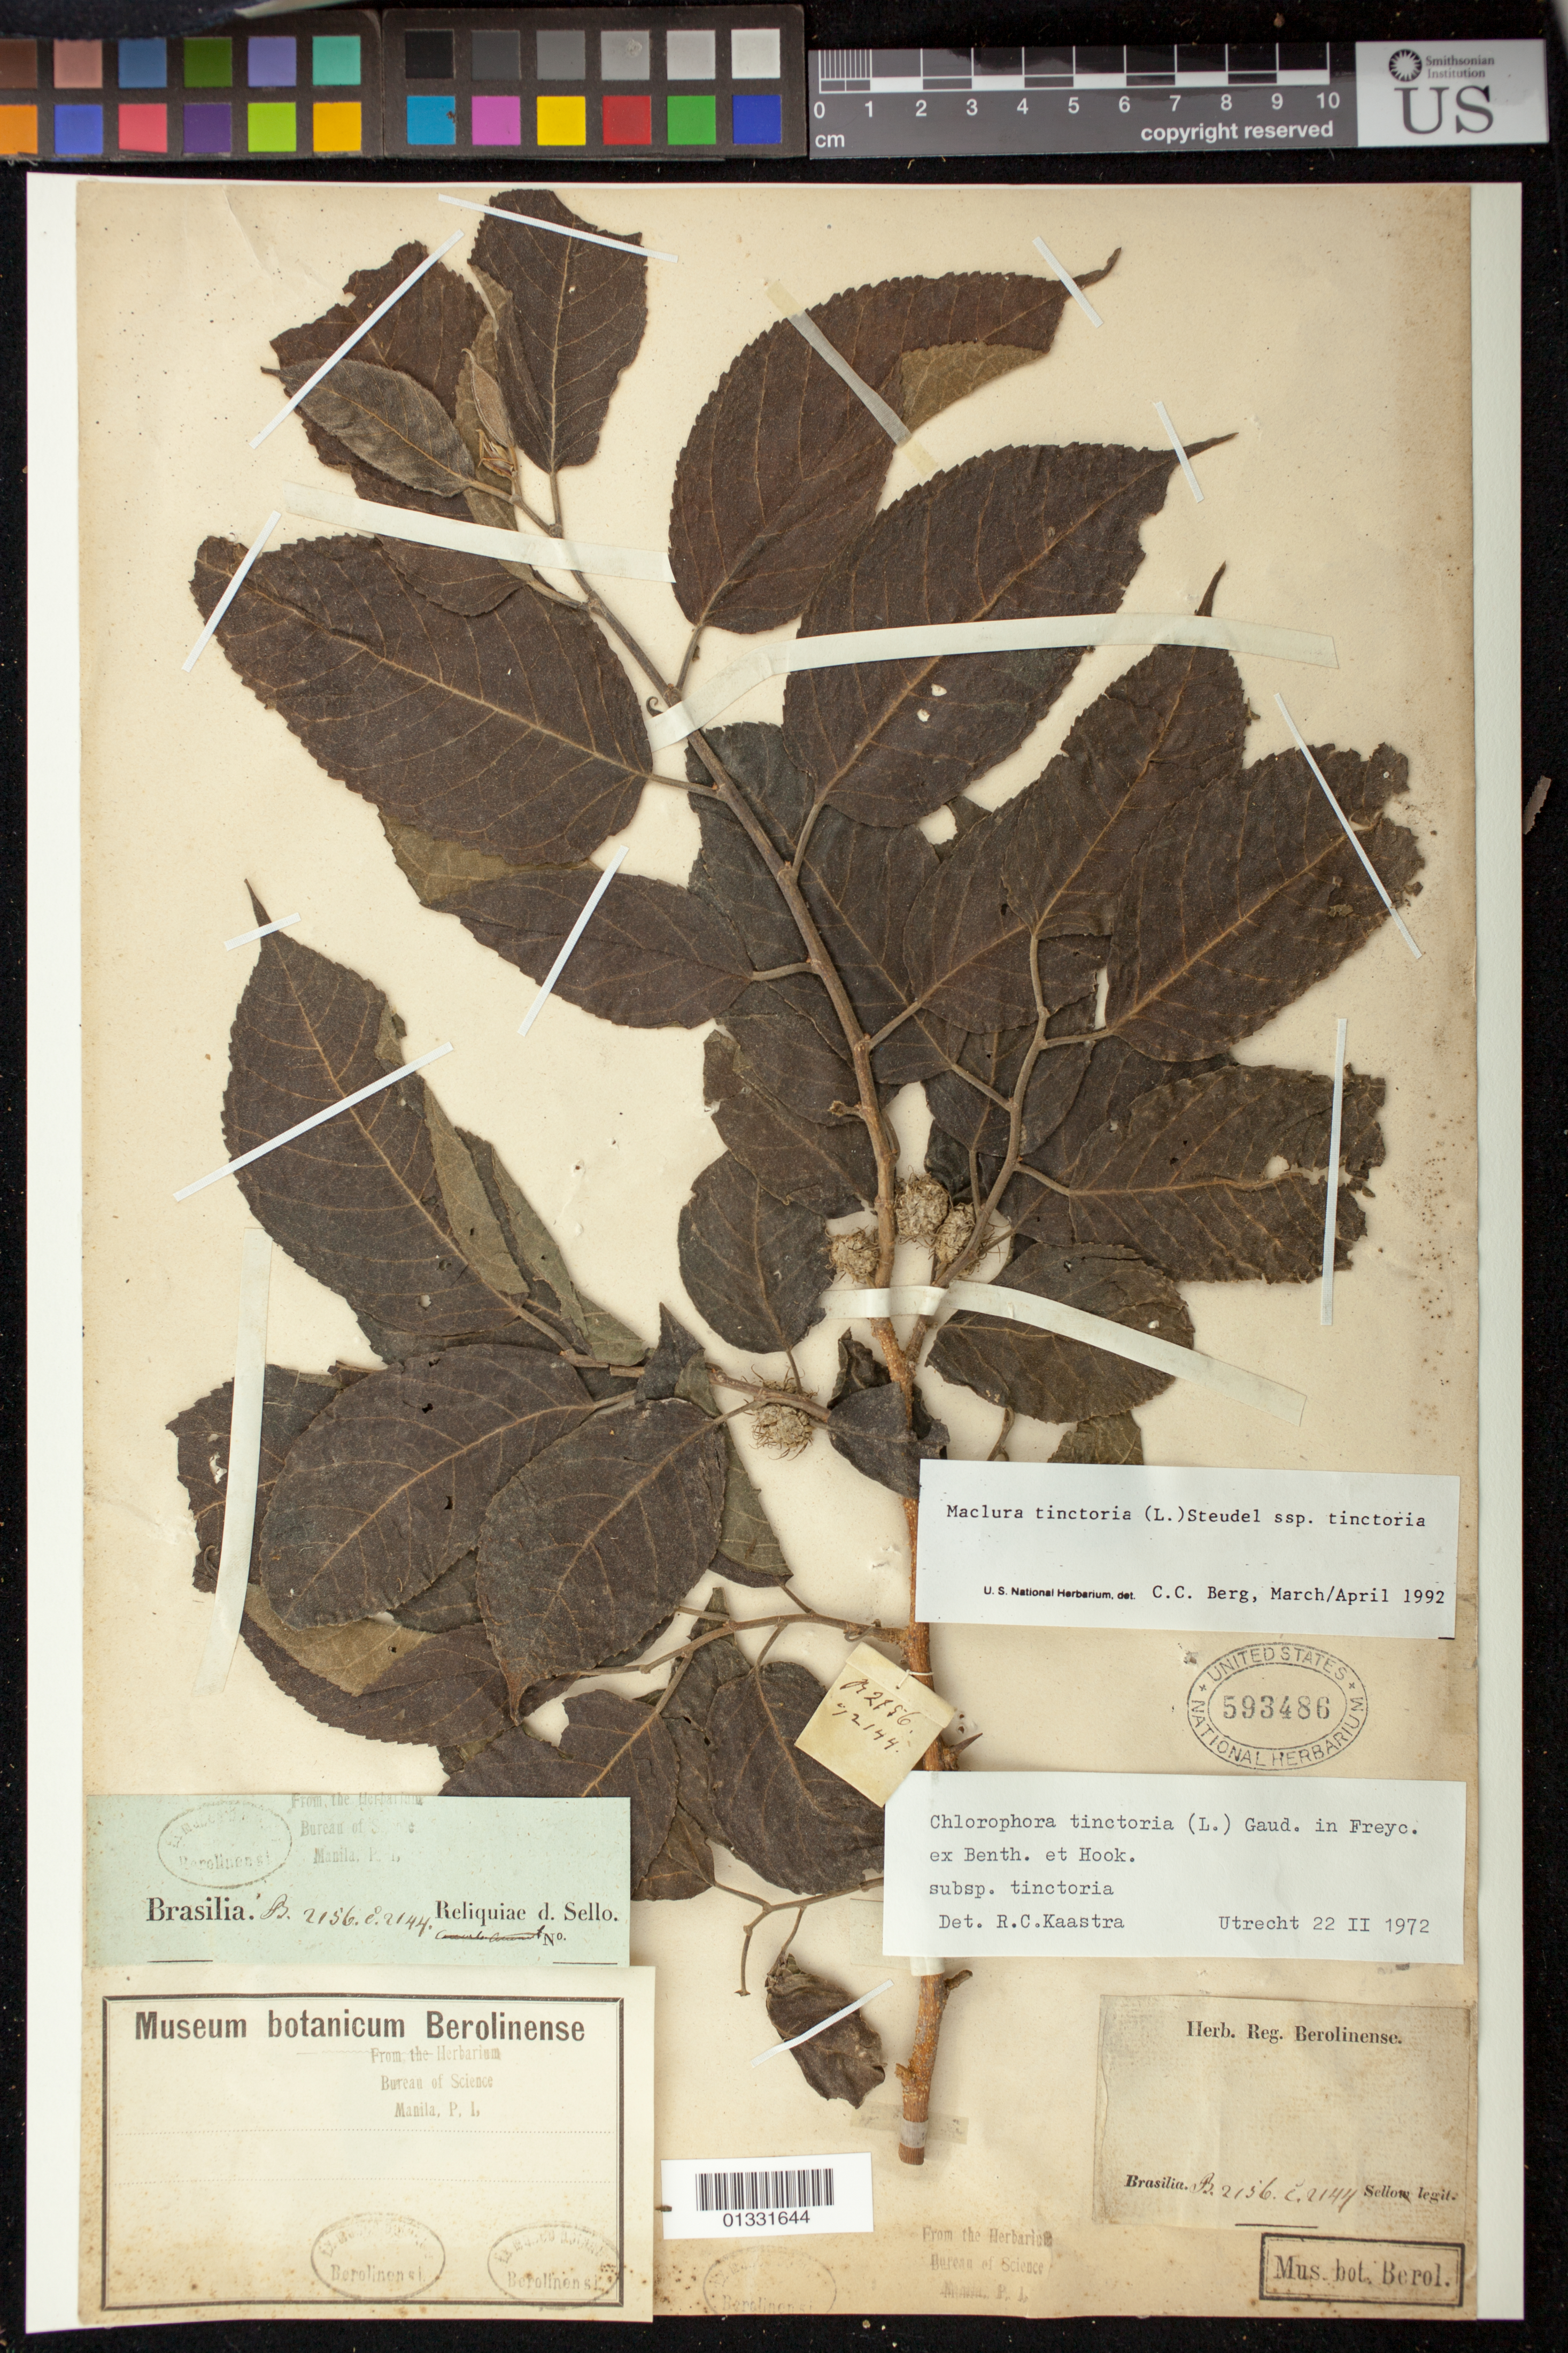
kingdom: Plantae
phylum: Tracheophyta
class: Magnoliopsida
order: Rosales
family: Moraceae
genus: Maclura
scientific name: Maclura tinctoria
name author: (L.) D. Don ex Steud.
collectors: -. Sellow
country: Brazil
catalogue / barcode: US 593486